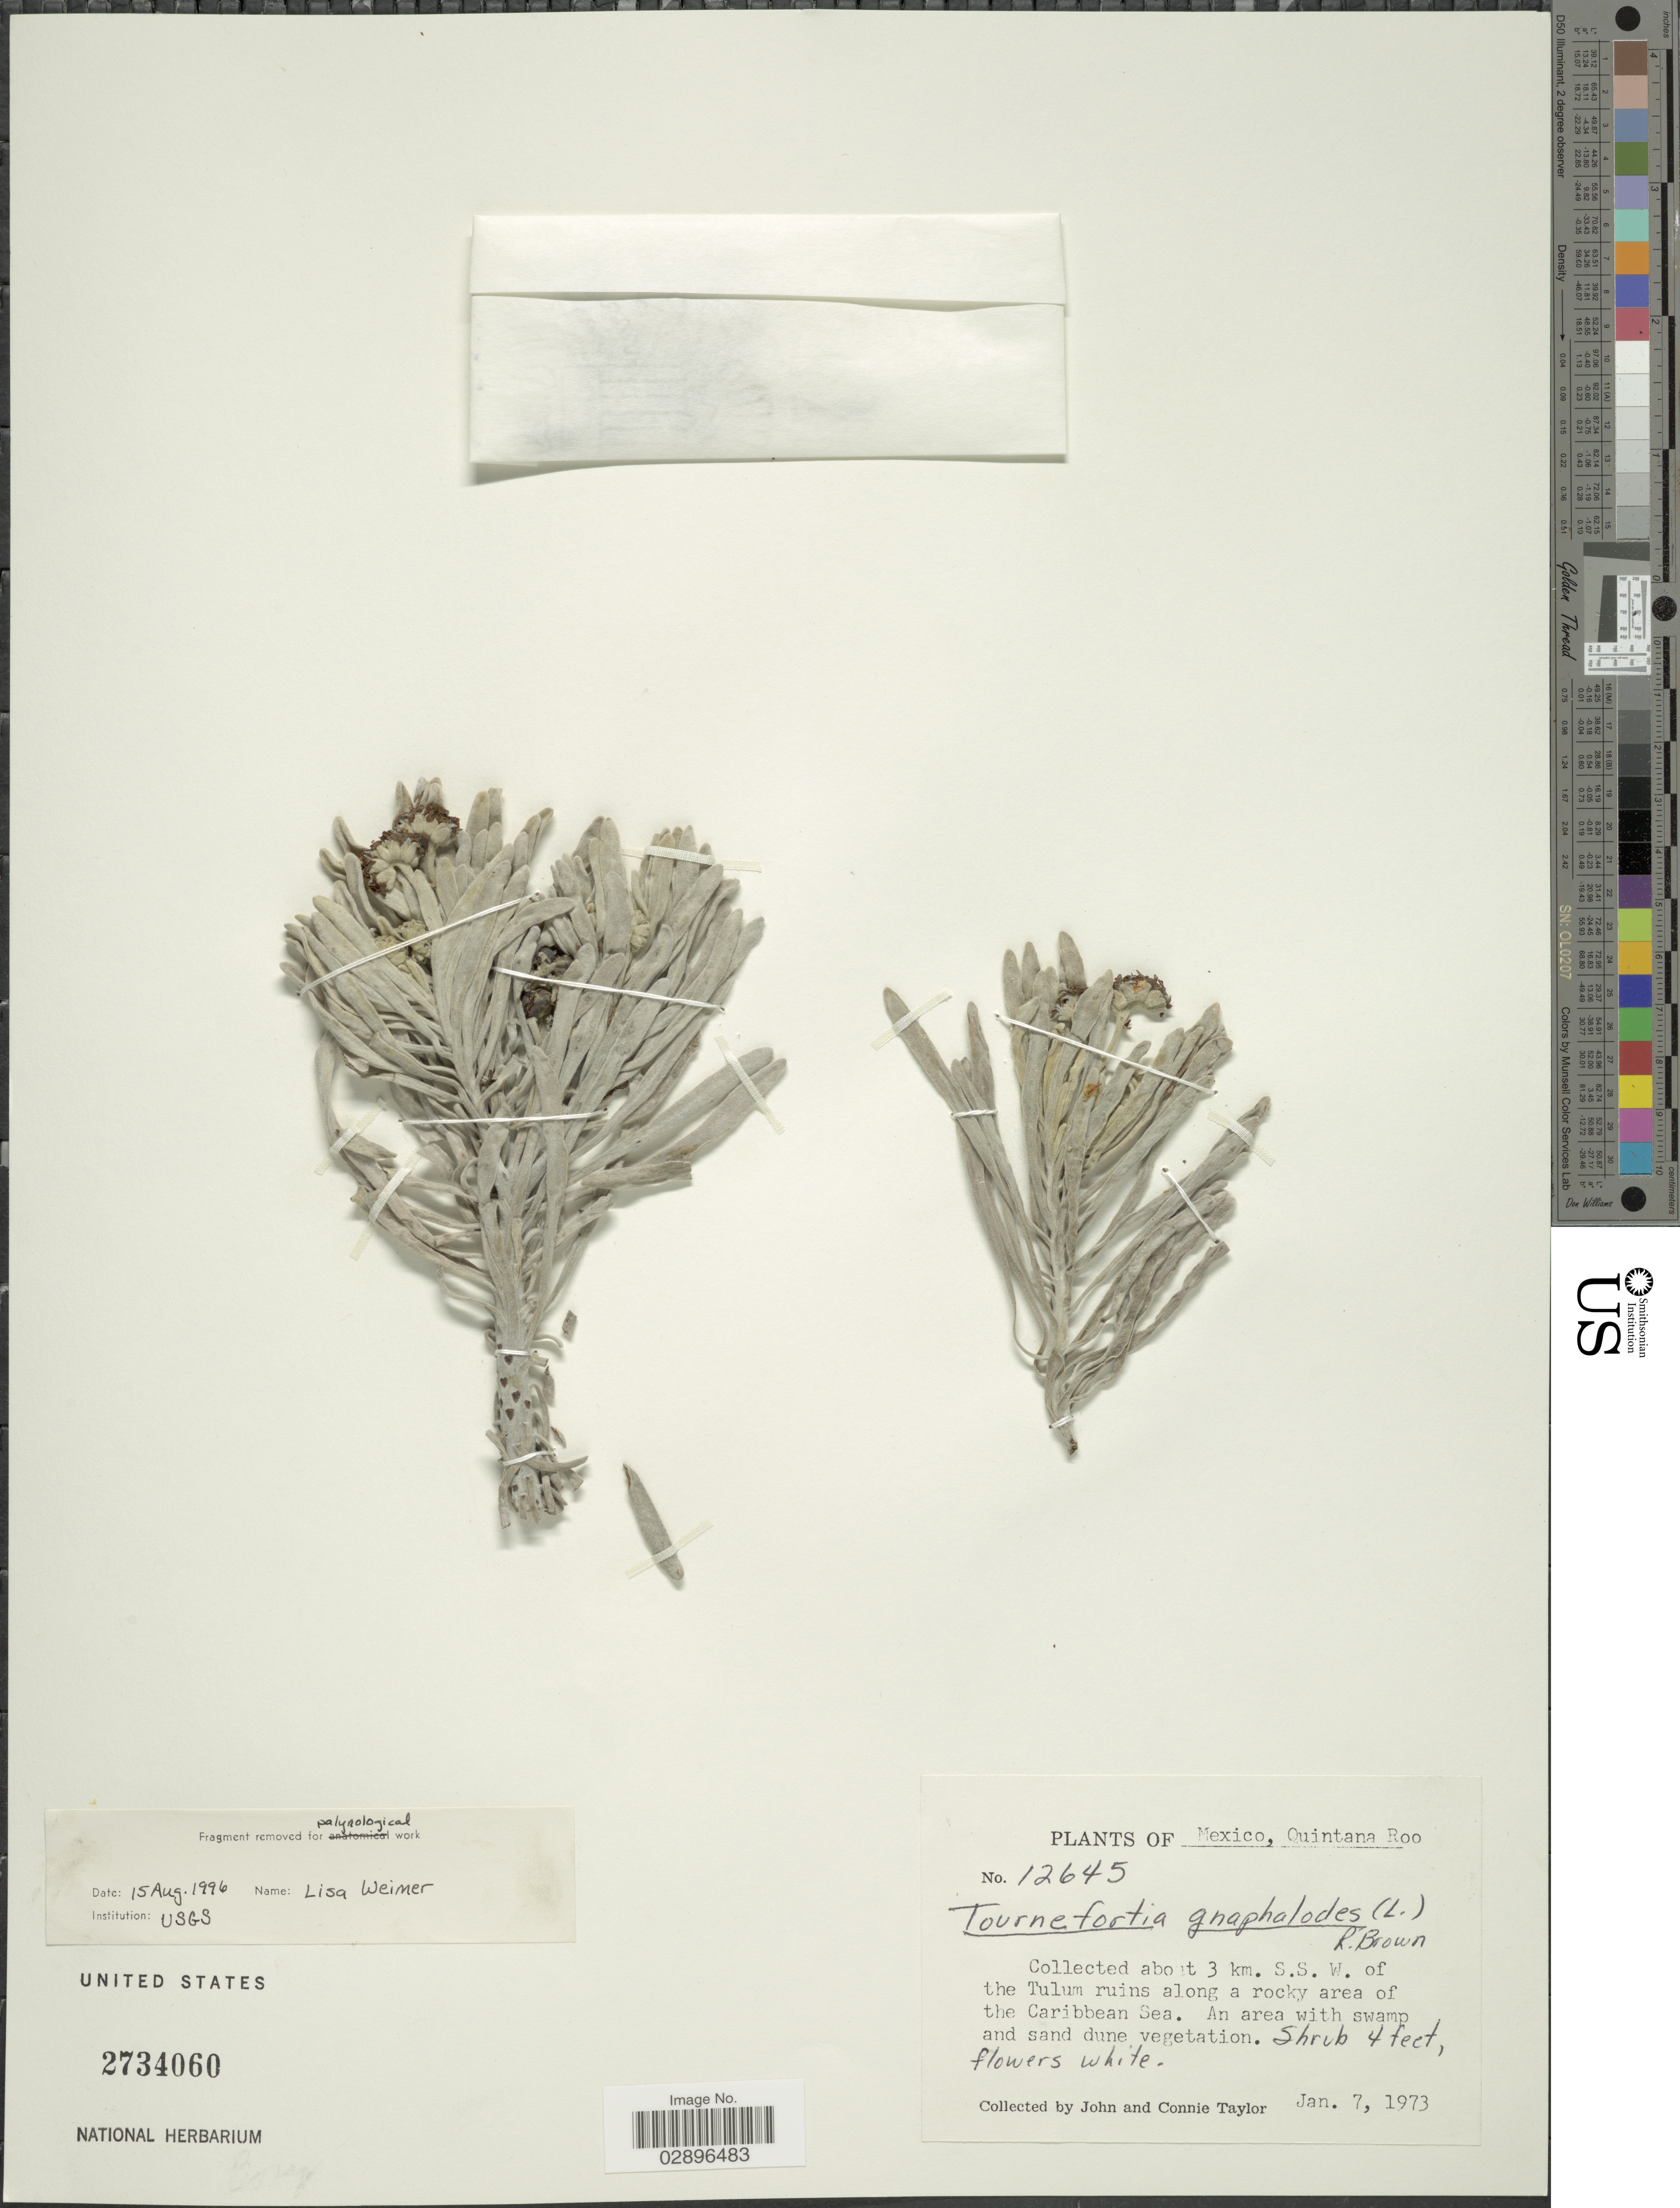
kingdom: Plantae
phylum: Tracheophyta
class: Magnoliopsida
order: Boraginales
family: Heliotropiaceae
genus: Tournefortia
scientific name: Tournefortia gnaphalodes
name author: (L.) R. Br.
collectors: J. Taylor & C. Taylor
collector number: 12645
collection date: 1973-01-07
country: Mexico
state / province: Quintana Roo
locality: Collected about 3 km. S.S.W. of the Tulum ruins along a rocky area of the Caribbean Sea.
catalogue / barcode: US 2734060